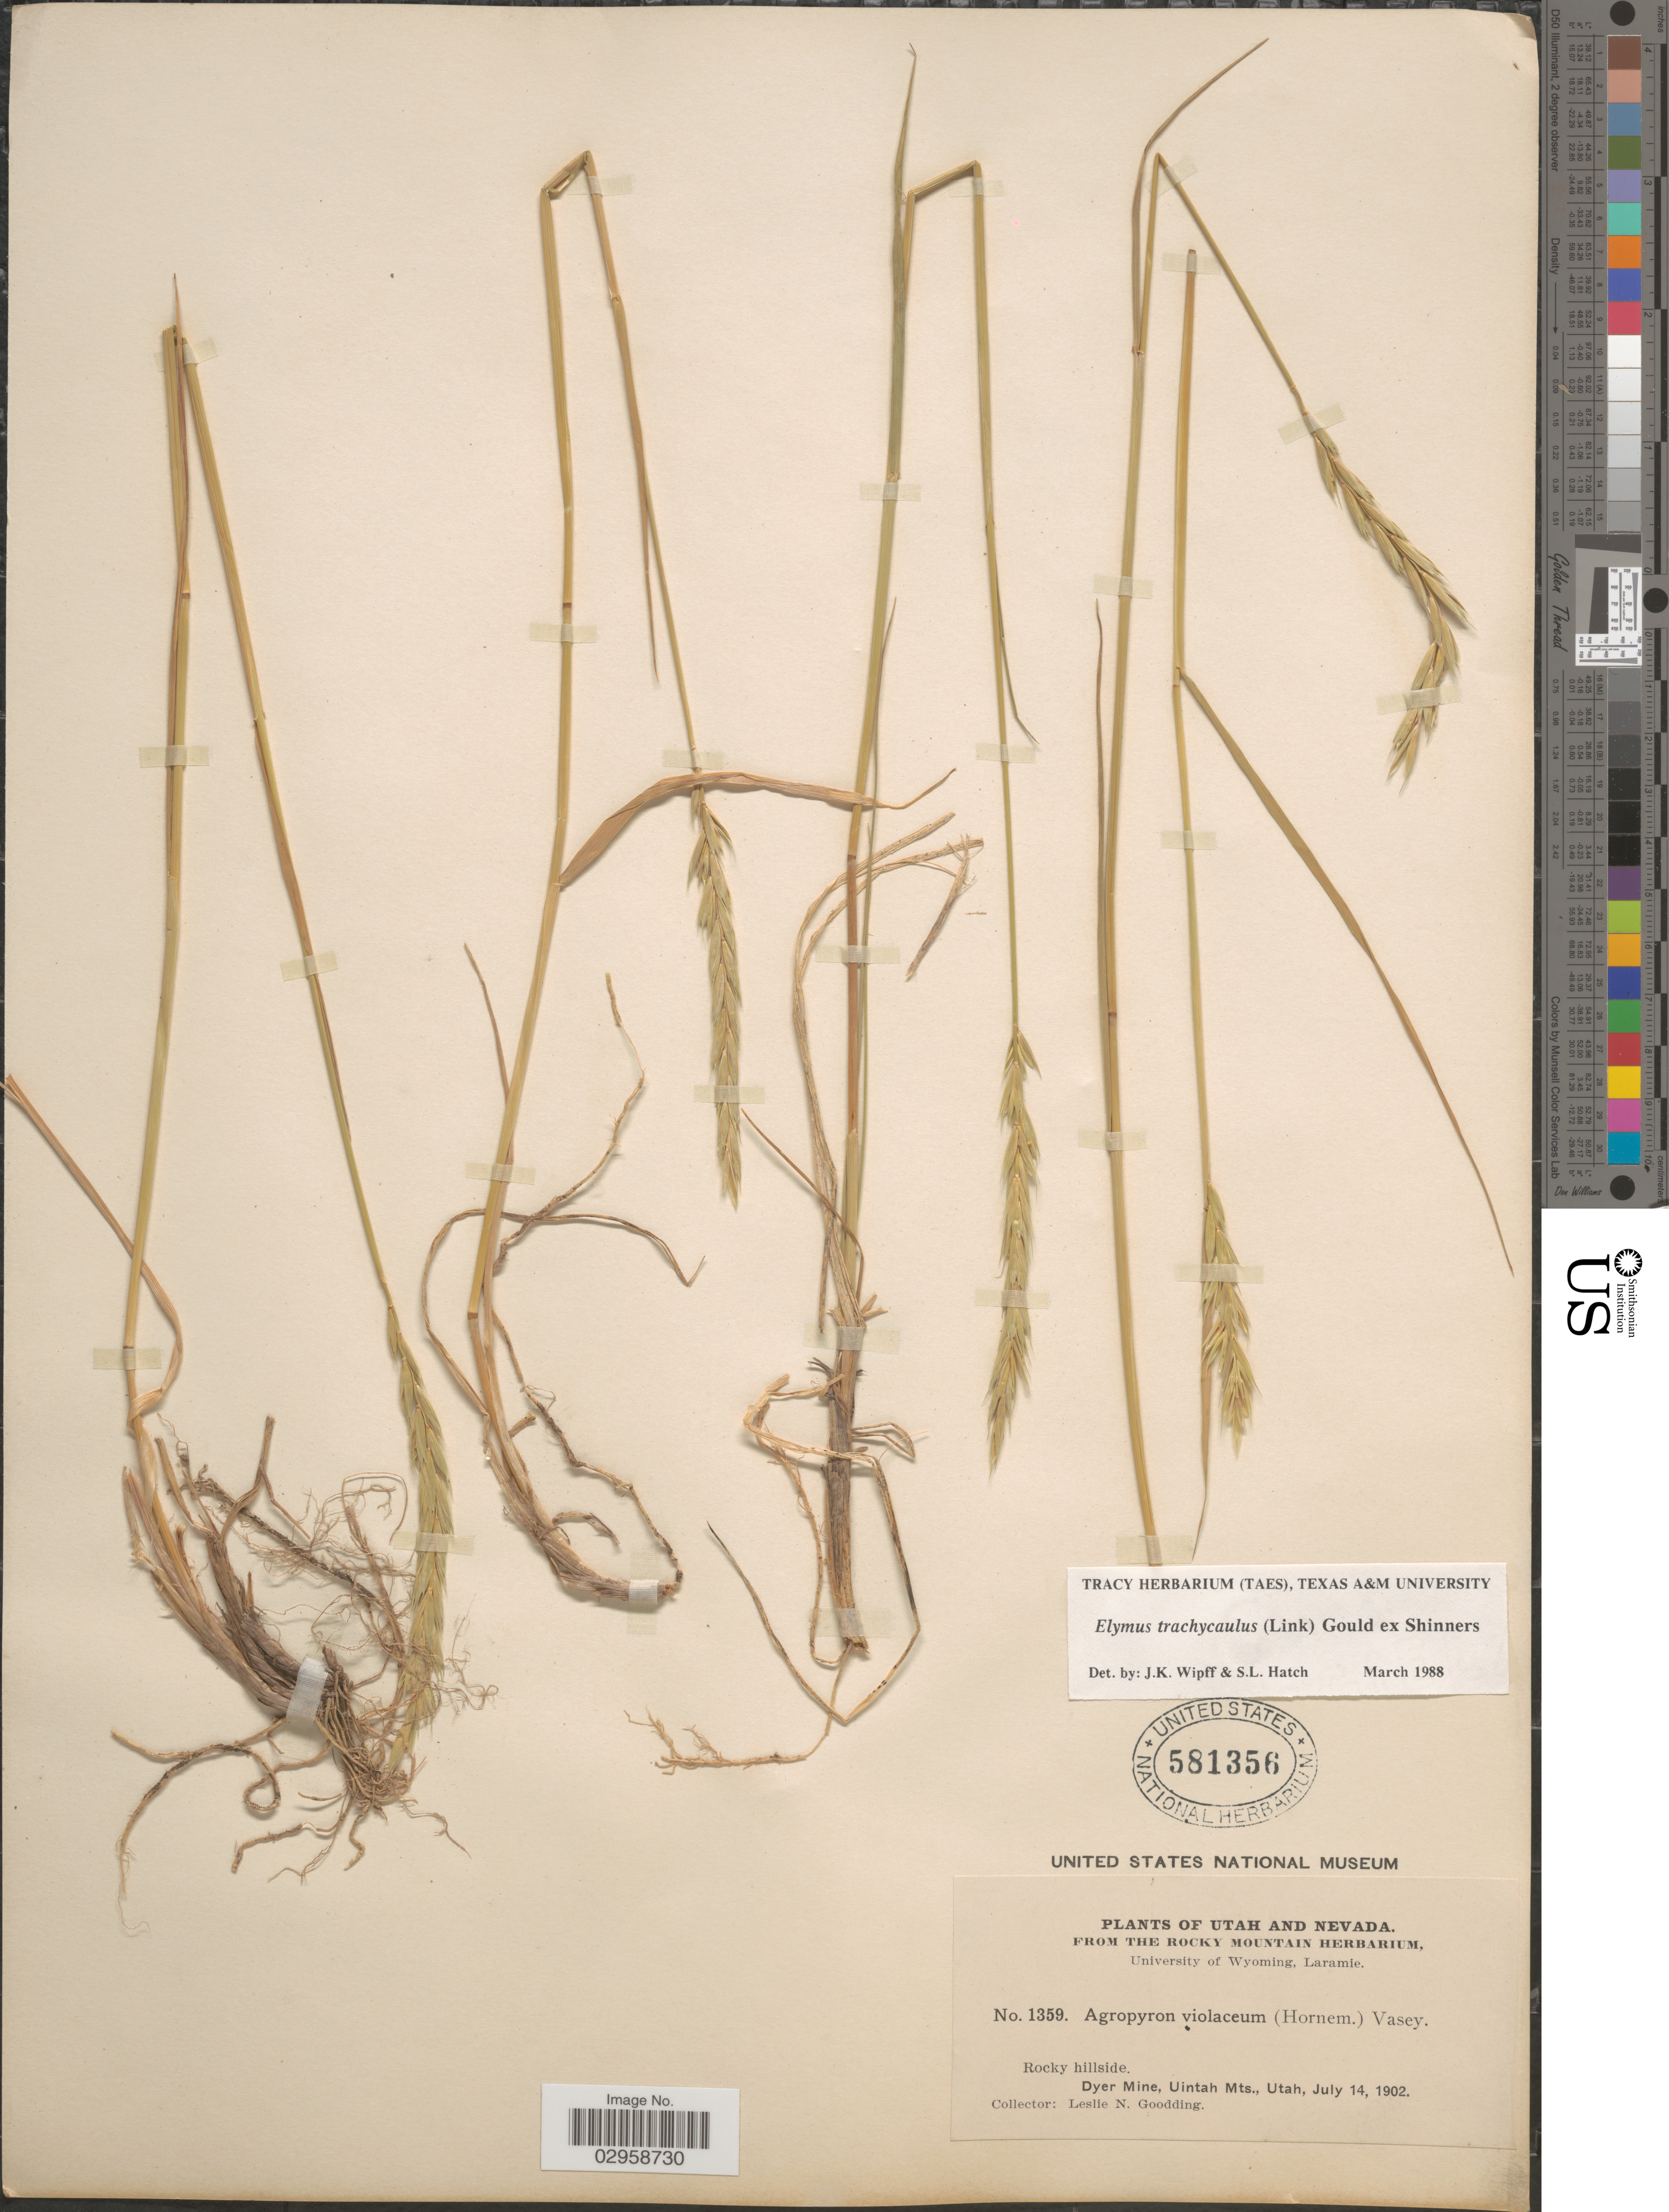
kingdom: Plantae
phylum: Tracheophyta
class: Liliopsida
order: Poales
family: Poaceae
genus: Elymus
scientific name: Elymus trachycaulus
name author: (Link) Gould ex Shinners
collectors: L. N. Goodding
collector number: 1359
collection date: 1902-07-14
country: United States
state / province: Utah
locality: Dyer Mine, Uintah Mts.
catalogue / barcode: US 581356